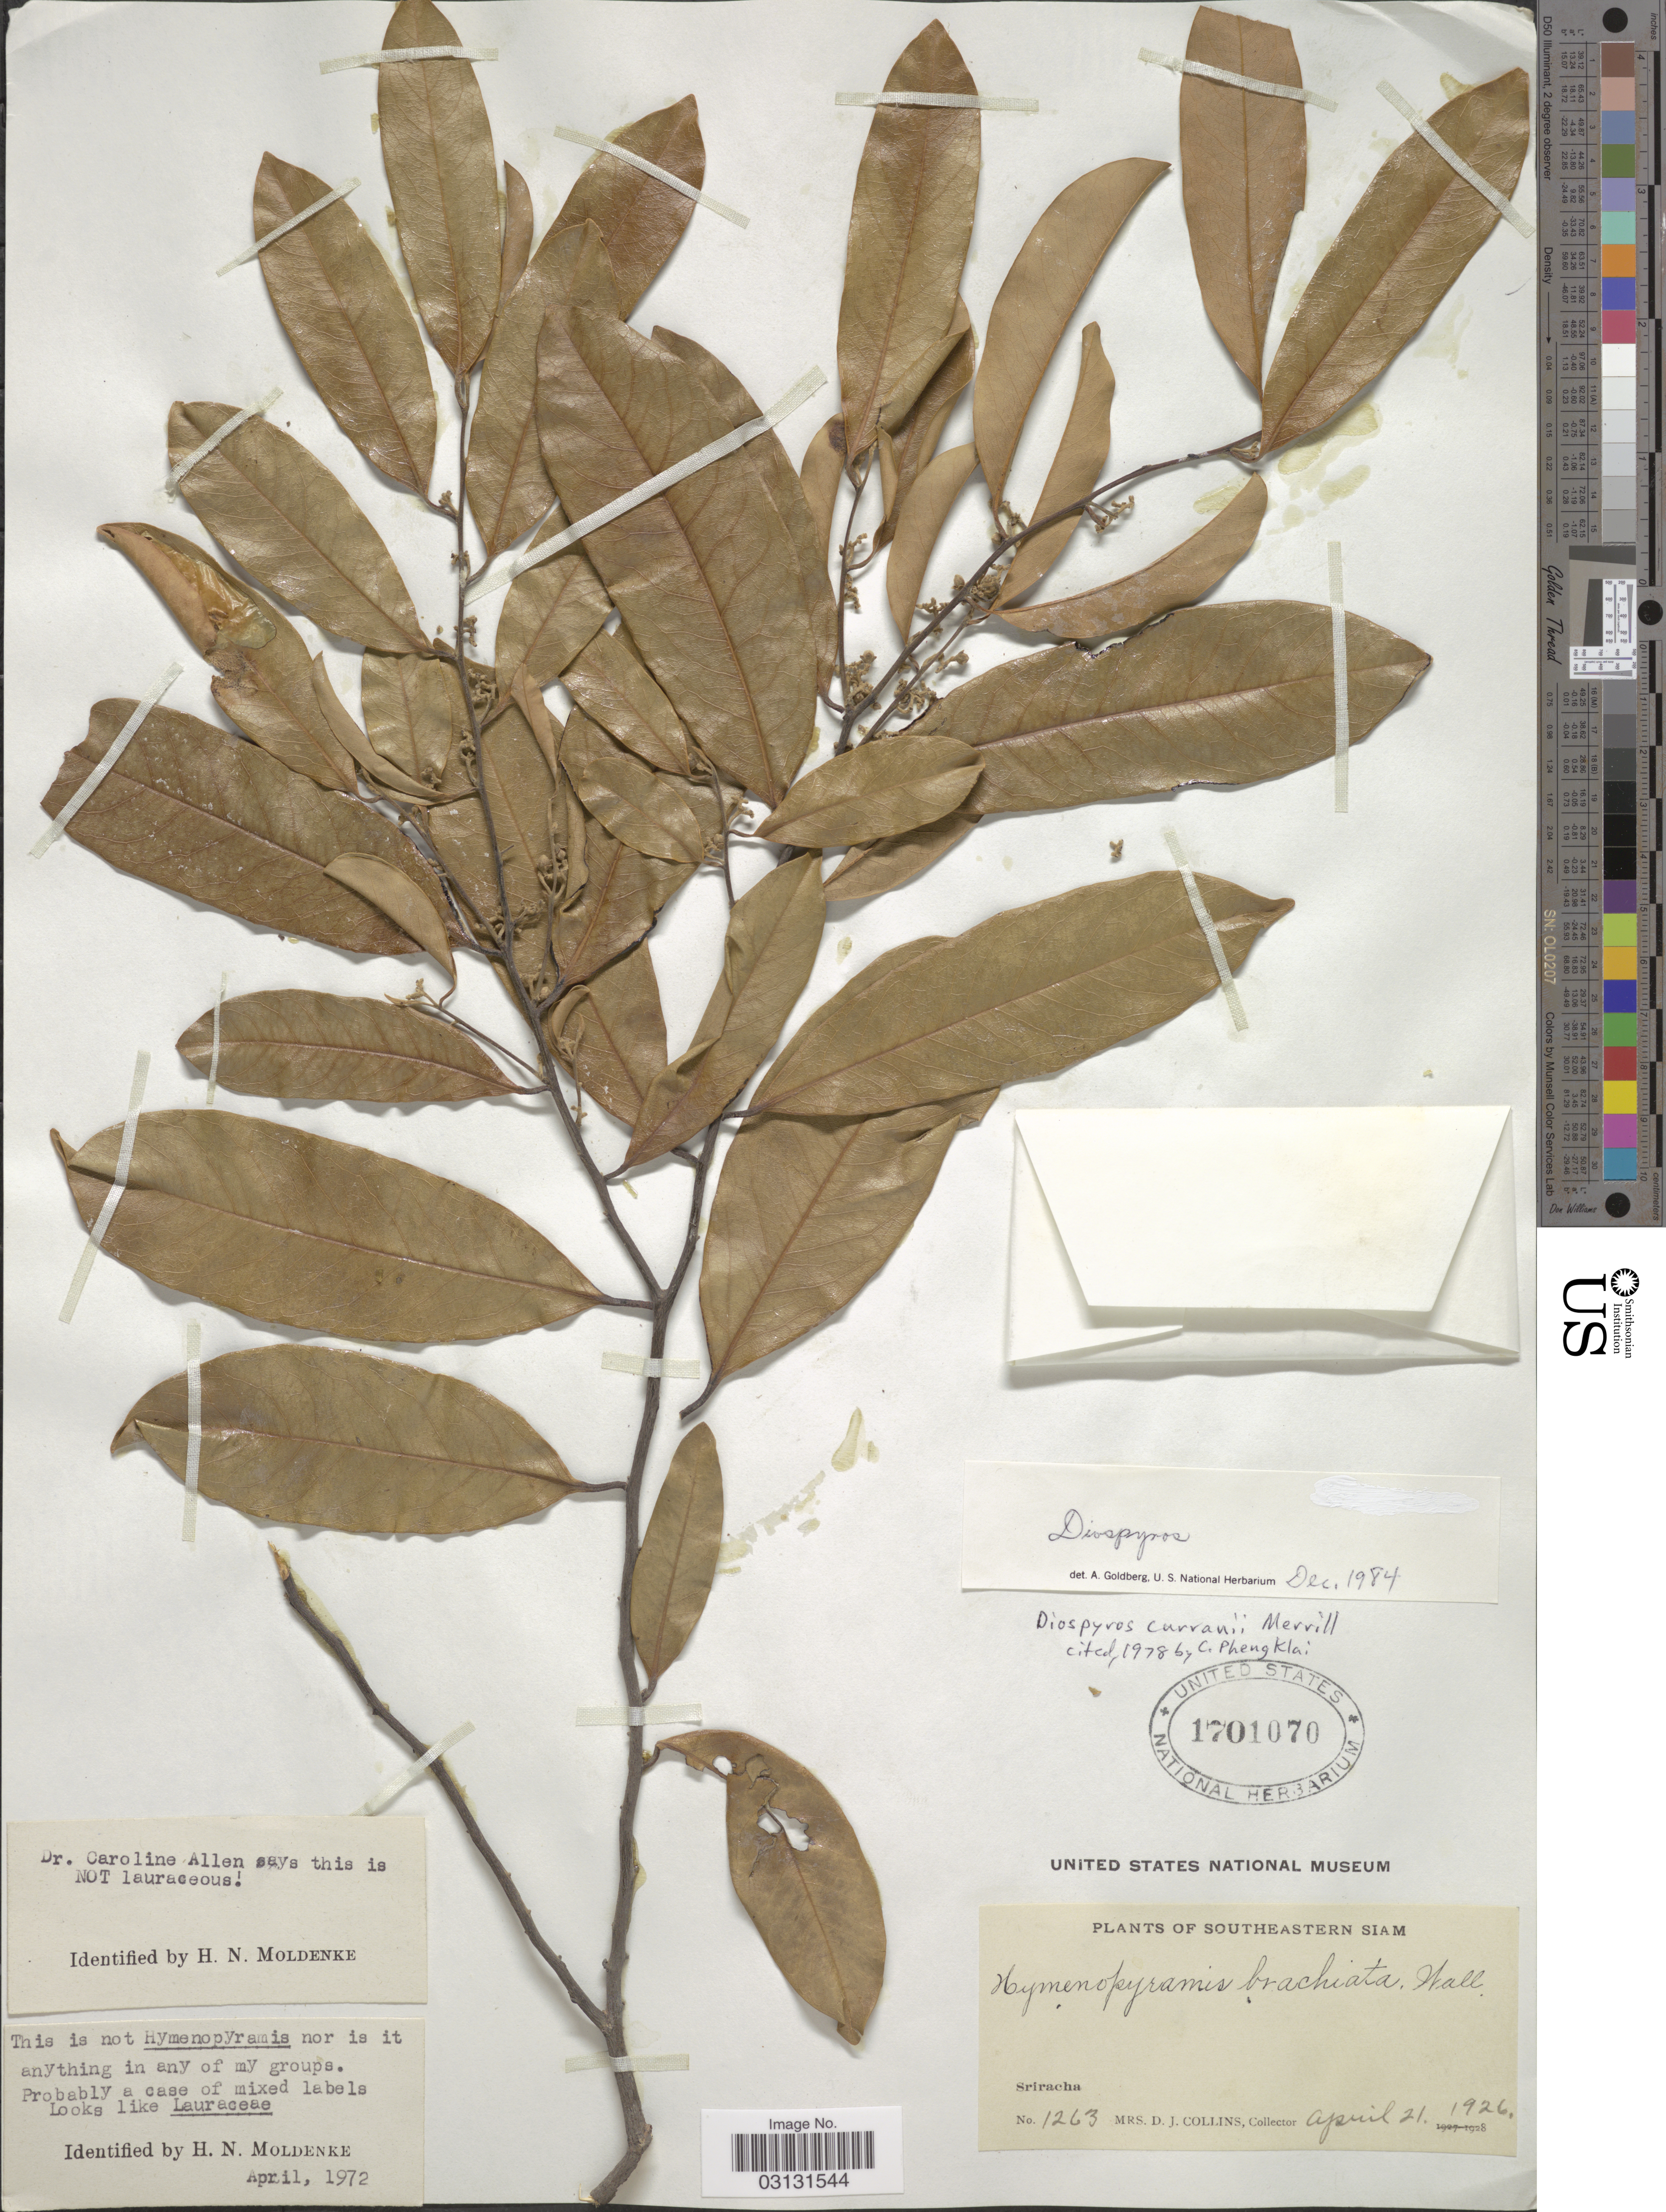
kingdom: Plantae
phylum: Tracheophyta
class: Magnoliopsida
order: Ericales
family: Ebenaceae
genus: Diospyros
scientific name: Diospyros curranii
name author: Merr.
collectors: Mrs. D. J. Collins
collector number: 1263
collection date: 1926-04-21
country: Thailand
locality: Southeastern Siam. Sriracha.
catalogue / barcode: US 1701070